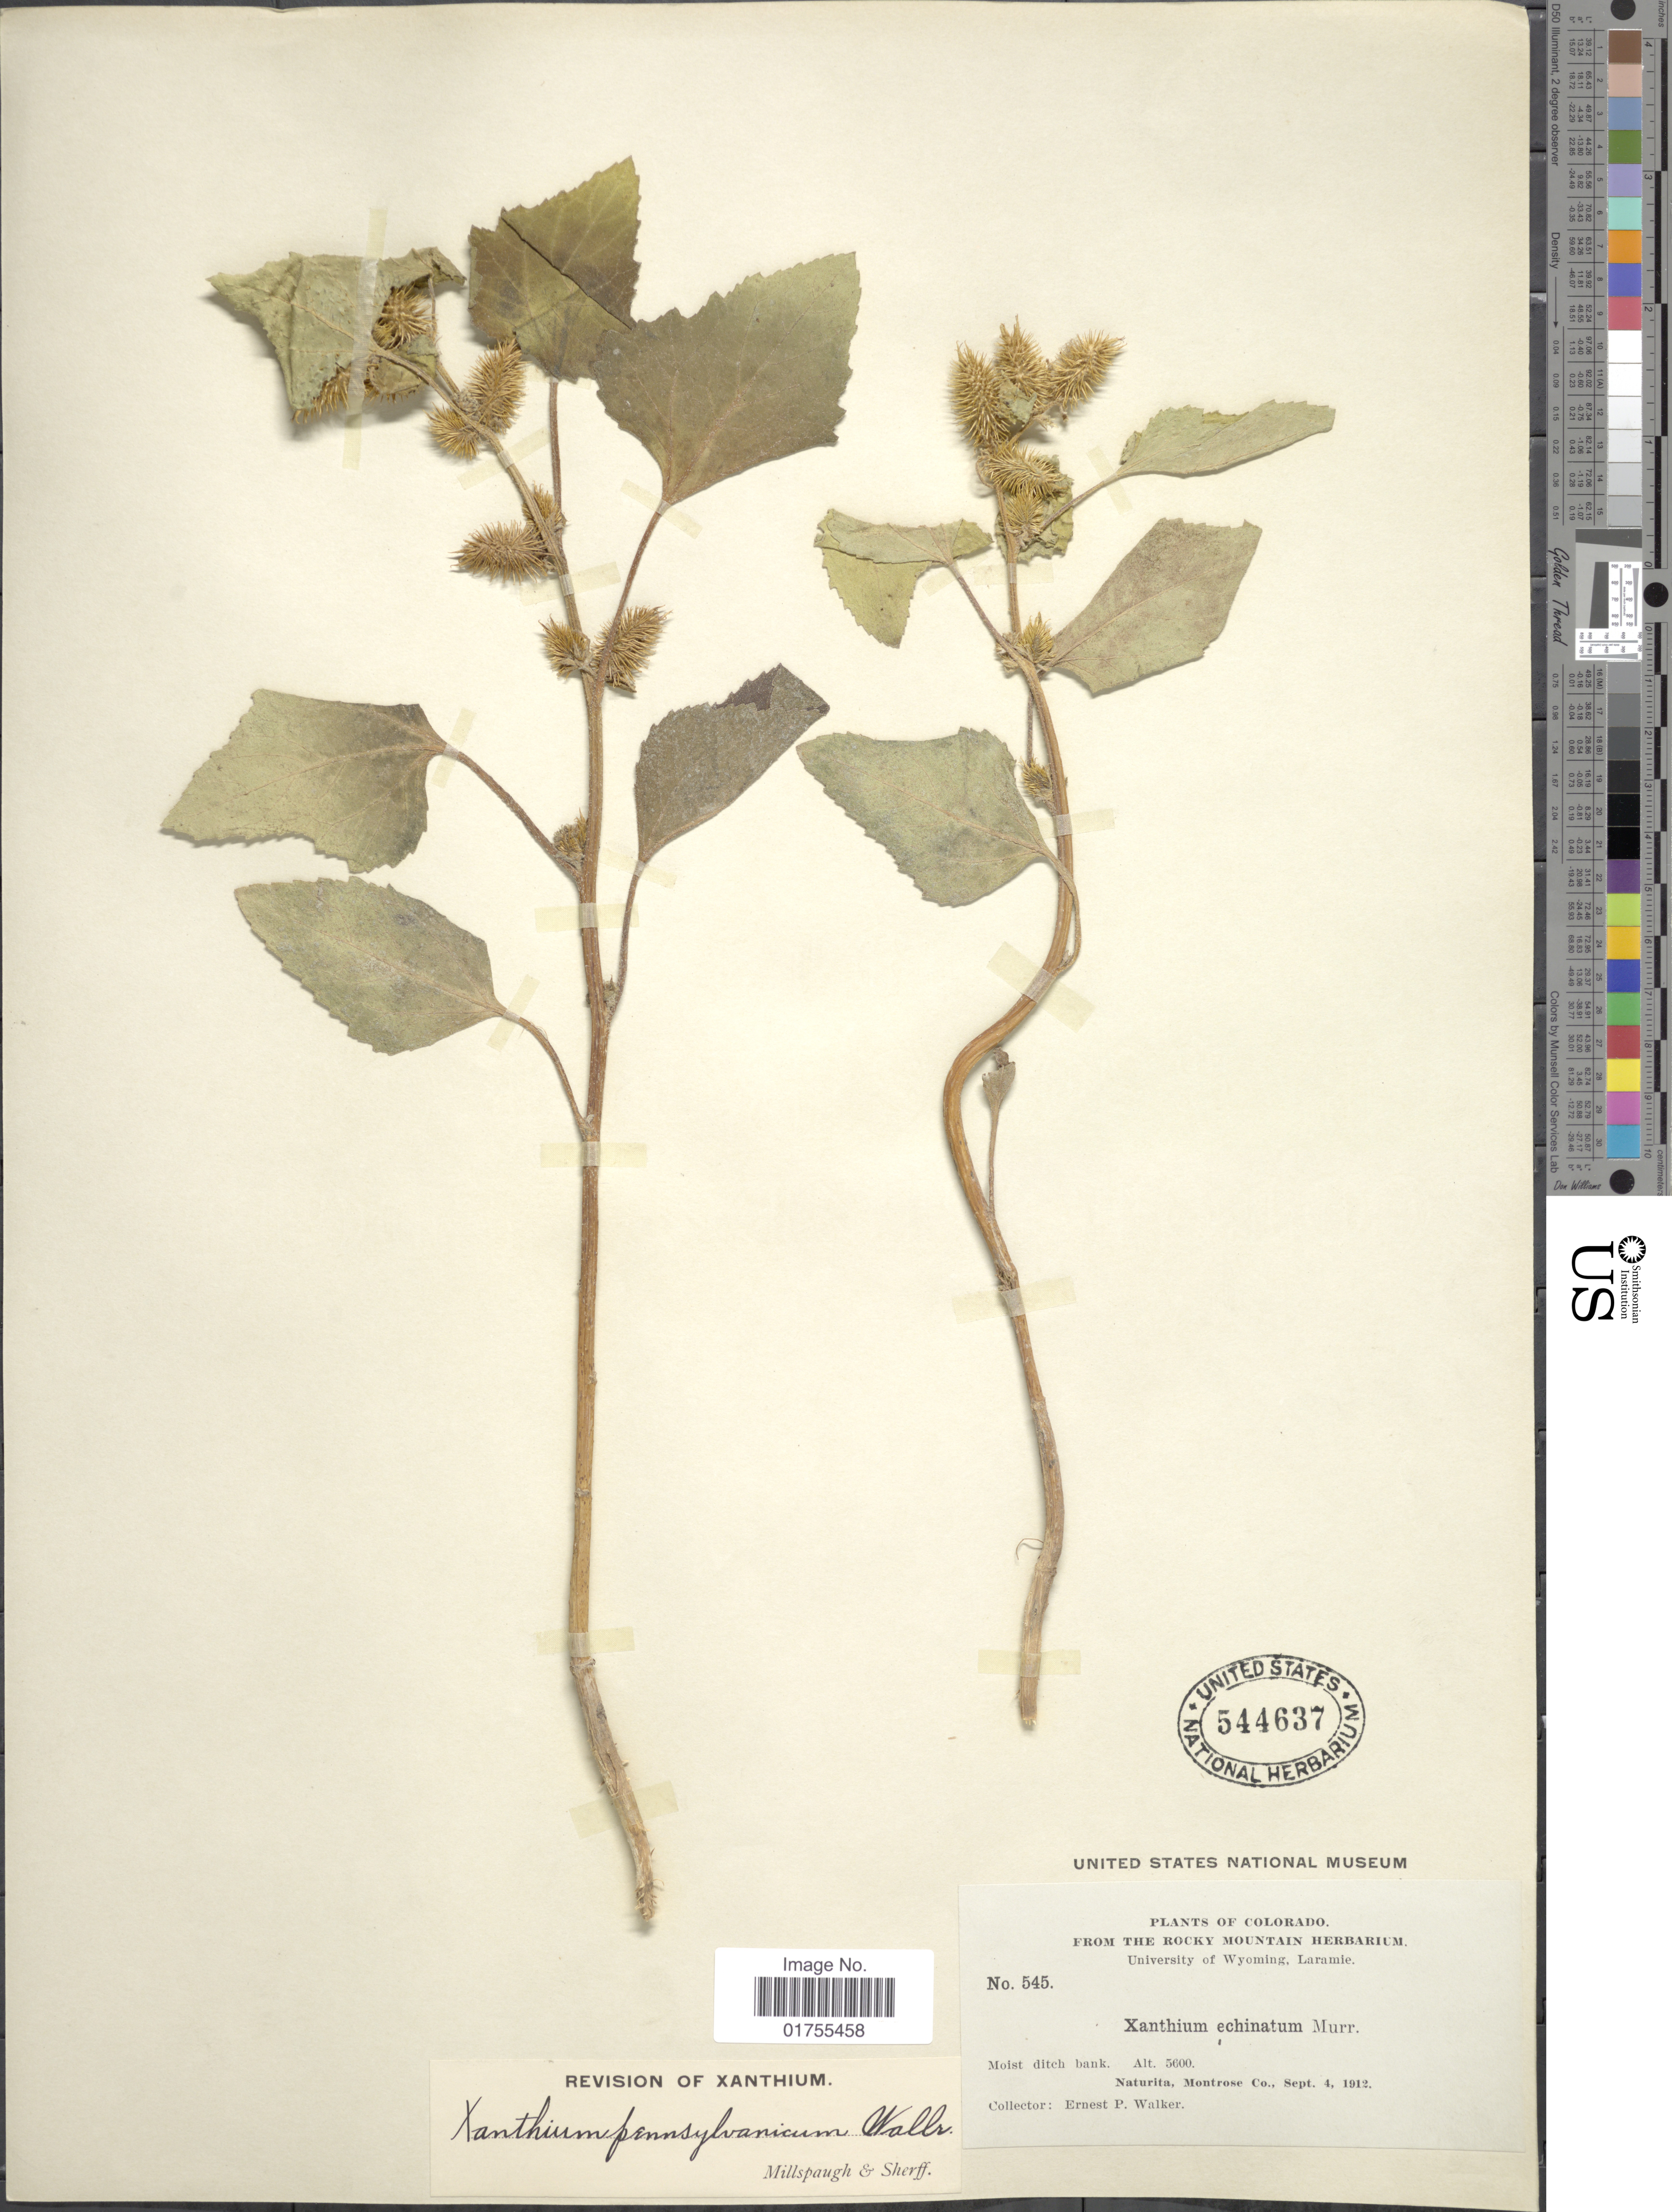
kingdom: Plantae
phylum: Tracheophyta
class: Magnoliopsida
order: Asterales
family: Asteraceae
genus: Xanthium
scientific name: Xanthium strumarium var. glabratum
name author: Mill.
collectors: E. P. Walker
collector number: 545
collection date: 1912-09-04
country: United States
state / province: Colorado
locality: Naturita, Montrose Co.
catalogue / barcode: US 544637